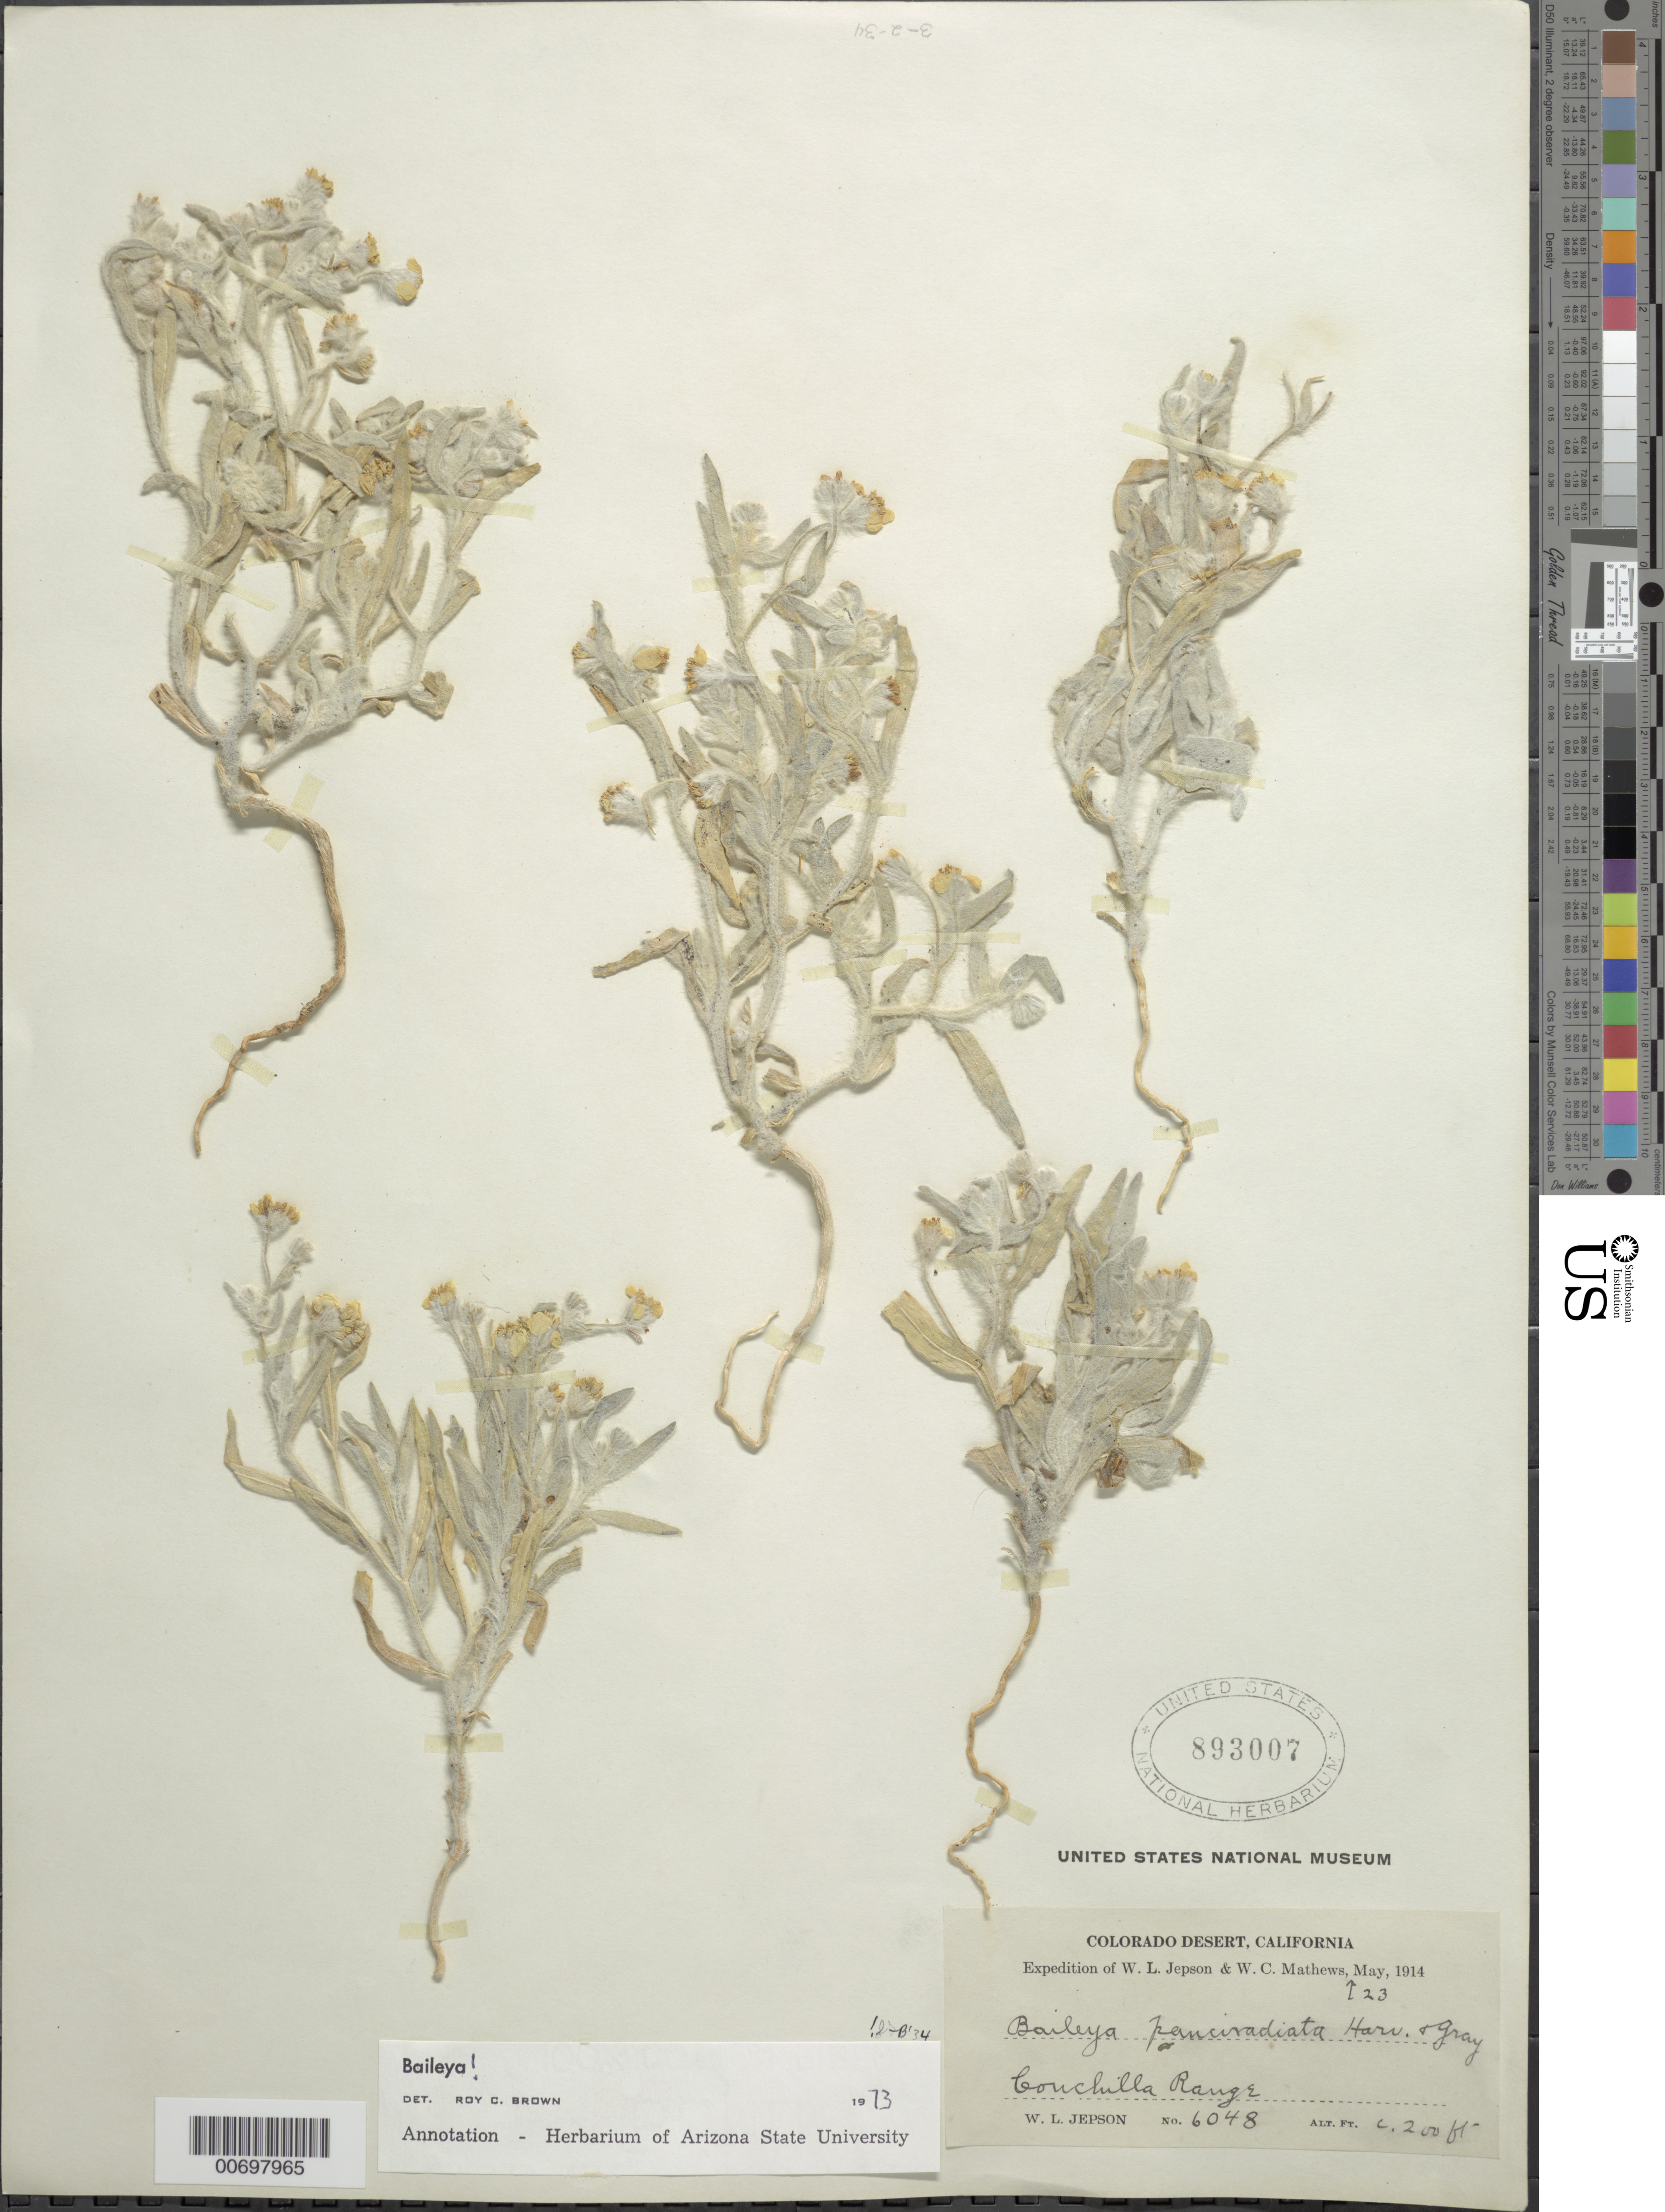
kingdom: Plantae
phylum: Tracheophyta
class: Magnoliopsida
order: Asterales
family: Asteraceae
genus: Baileya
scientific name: Baileya pauciradiata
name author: Harv. & A. Gray ex A. Gray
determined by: Brown, Roy C.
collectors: W. L. Jepson & W. C. Matthews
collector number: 6048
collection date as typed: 23 May 1914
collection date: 1914-05-23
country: United States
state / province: California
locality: Colorado Desert, Couchilla Range.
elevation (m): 1890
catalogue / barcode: US 893007